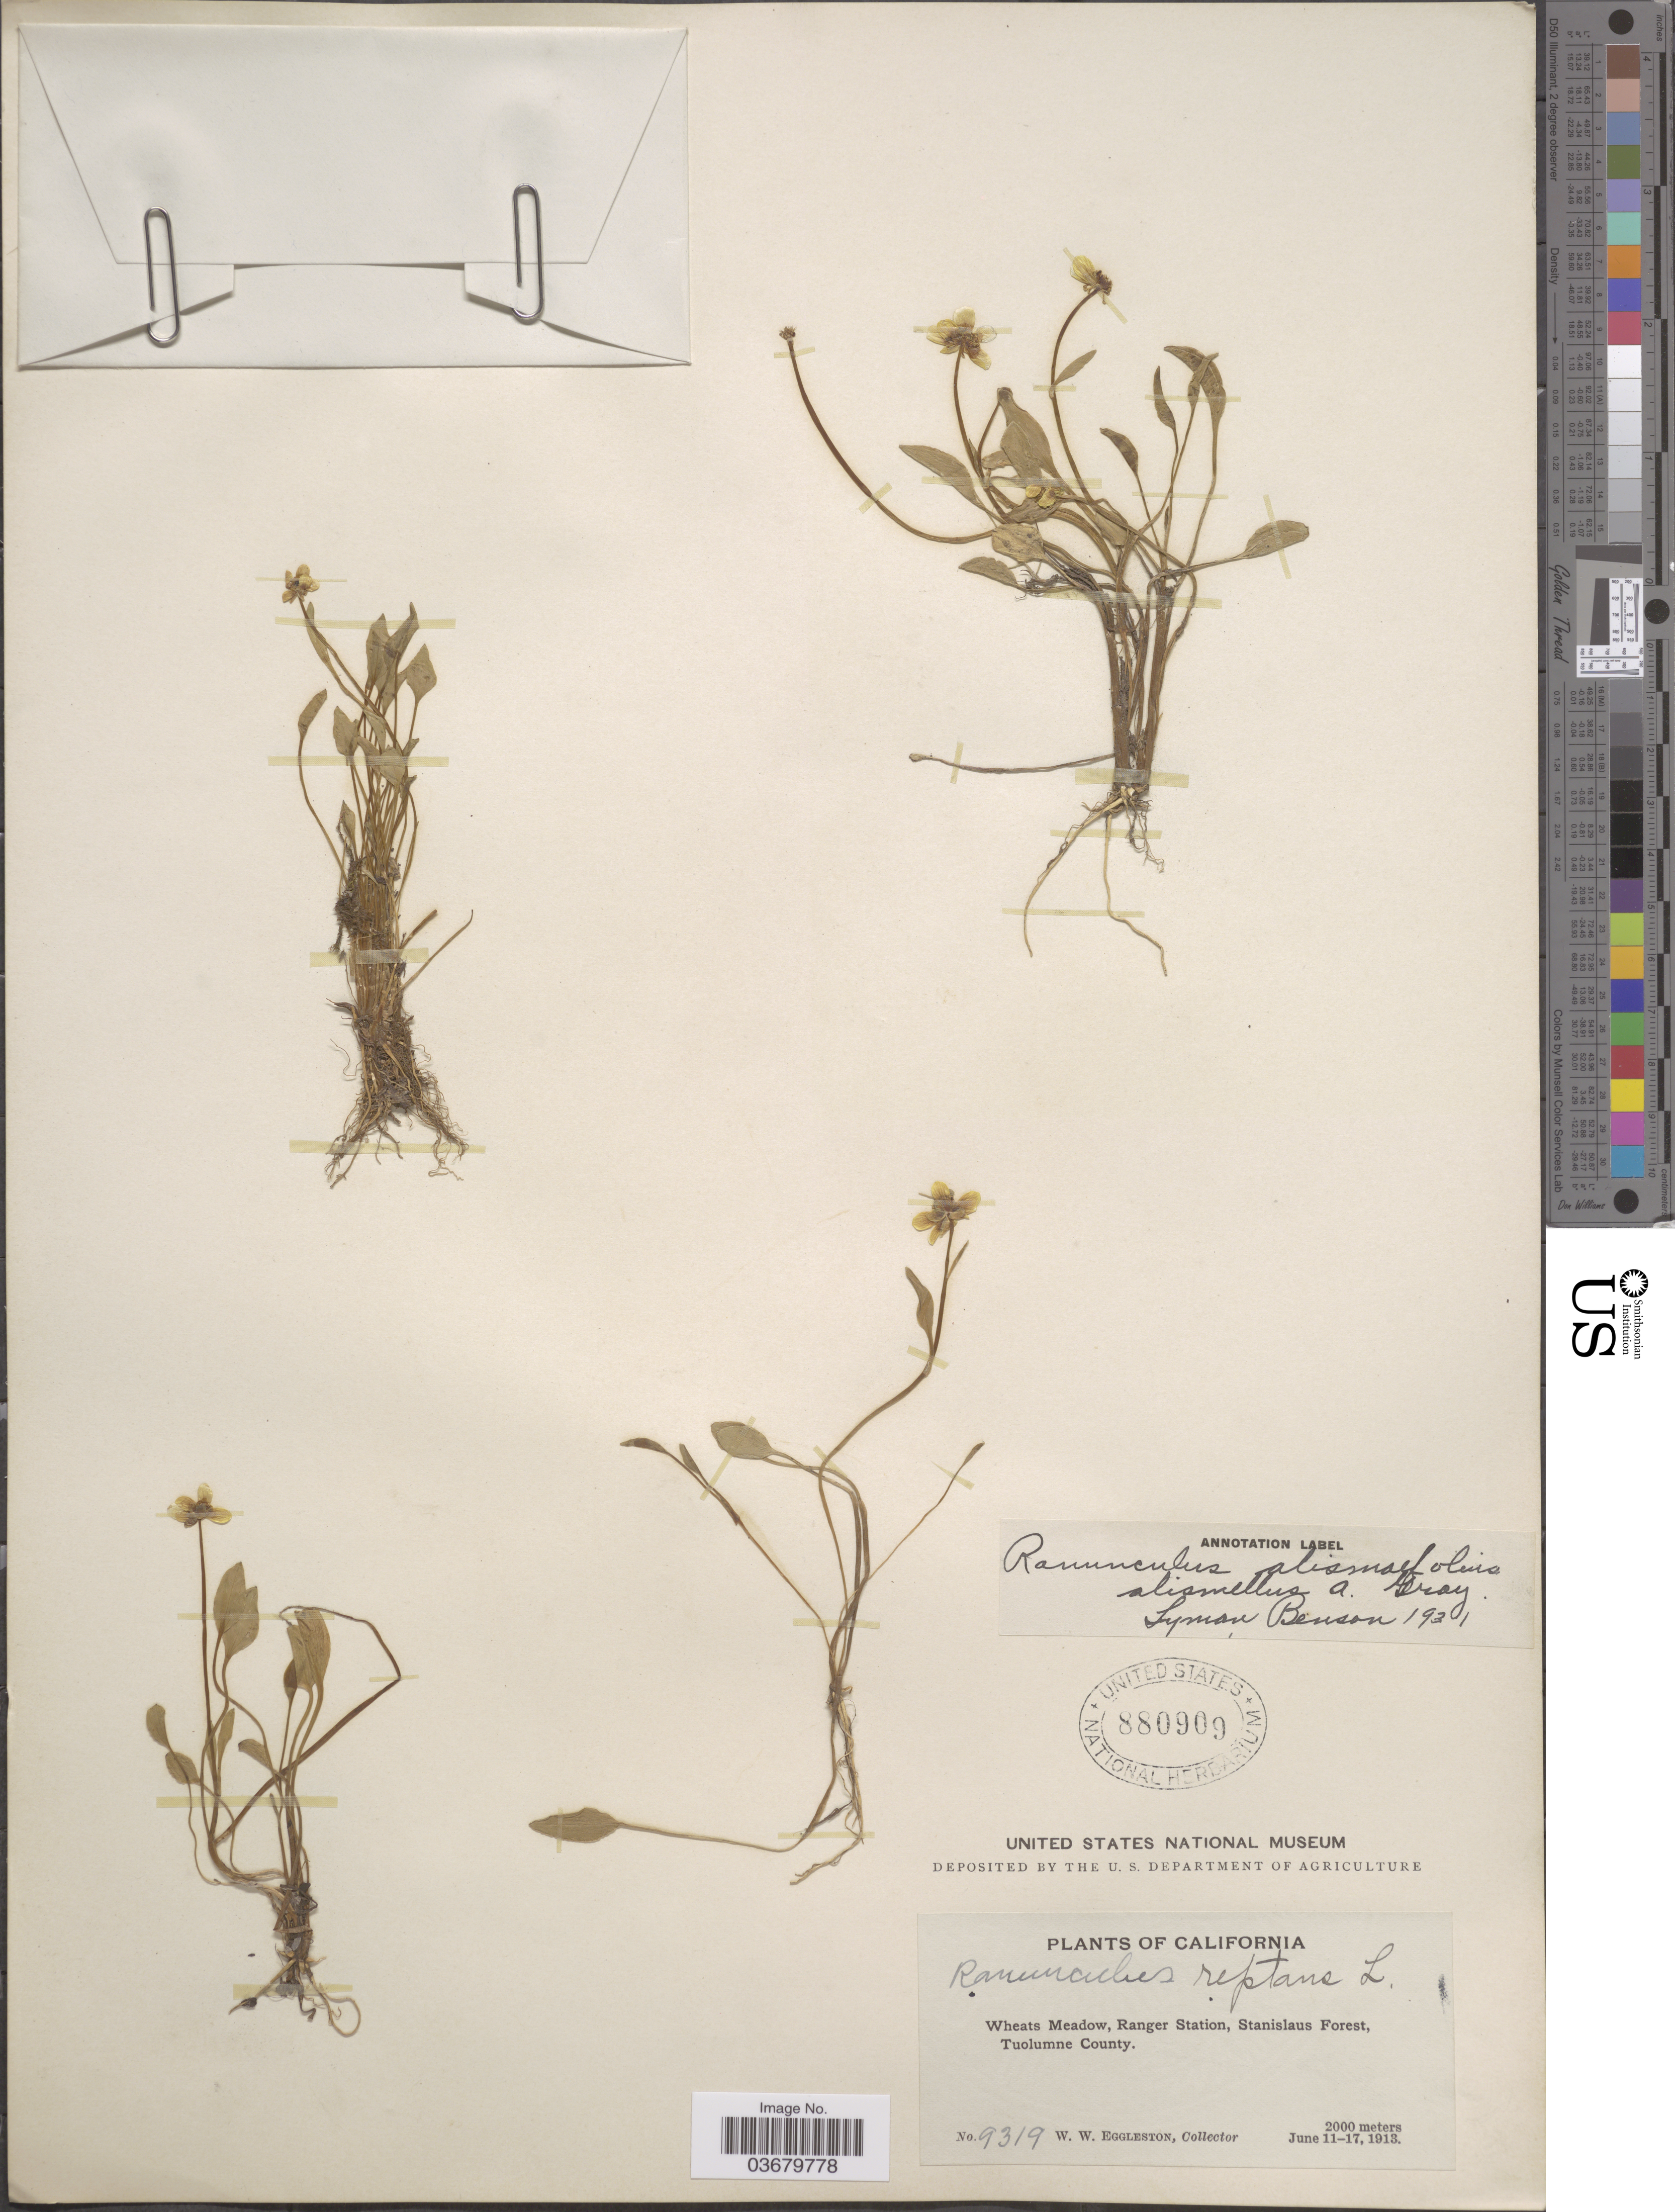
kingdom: Plantae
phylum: Tracheophyta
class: Magnoliopsida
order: Ranunculales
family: Ranunculaceae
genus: Ranunculus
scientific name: Ranunculus alismifolius var. alismellus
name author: A. Gray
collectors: W. W. Eggleston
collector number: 9319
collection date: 1913-06-11/1913-06-17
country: United States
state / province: California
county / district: Tuolumne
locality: Wheats Meadow, Ranger Station, Stanislaus Forest, Tuolumne County.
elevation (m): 2000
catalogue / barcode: US 880909